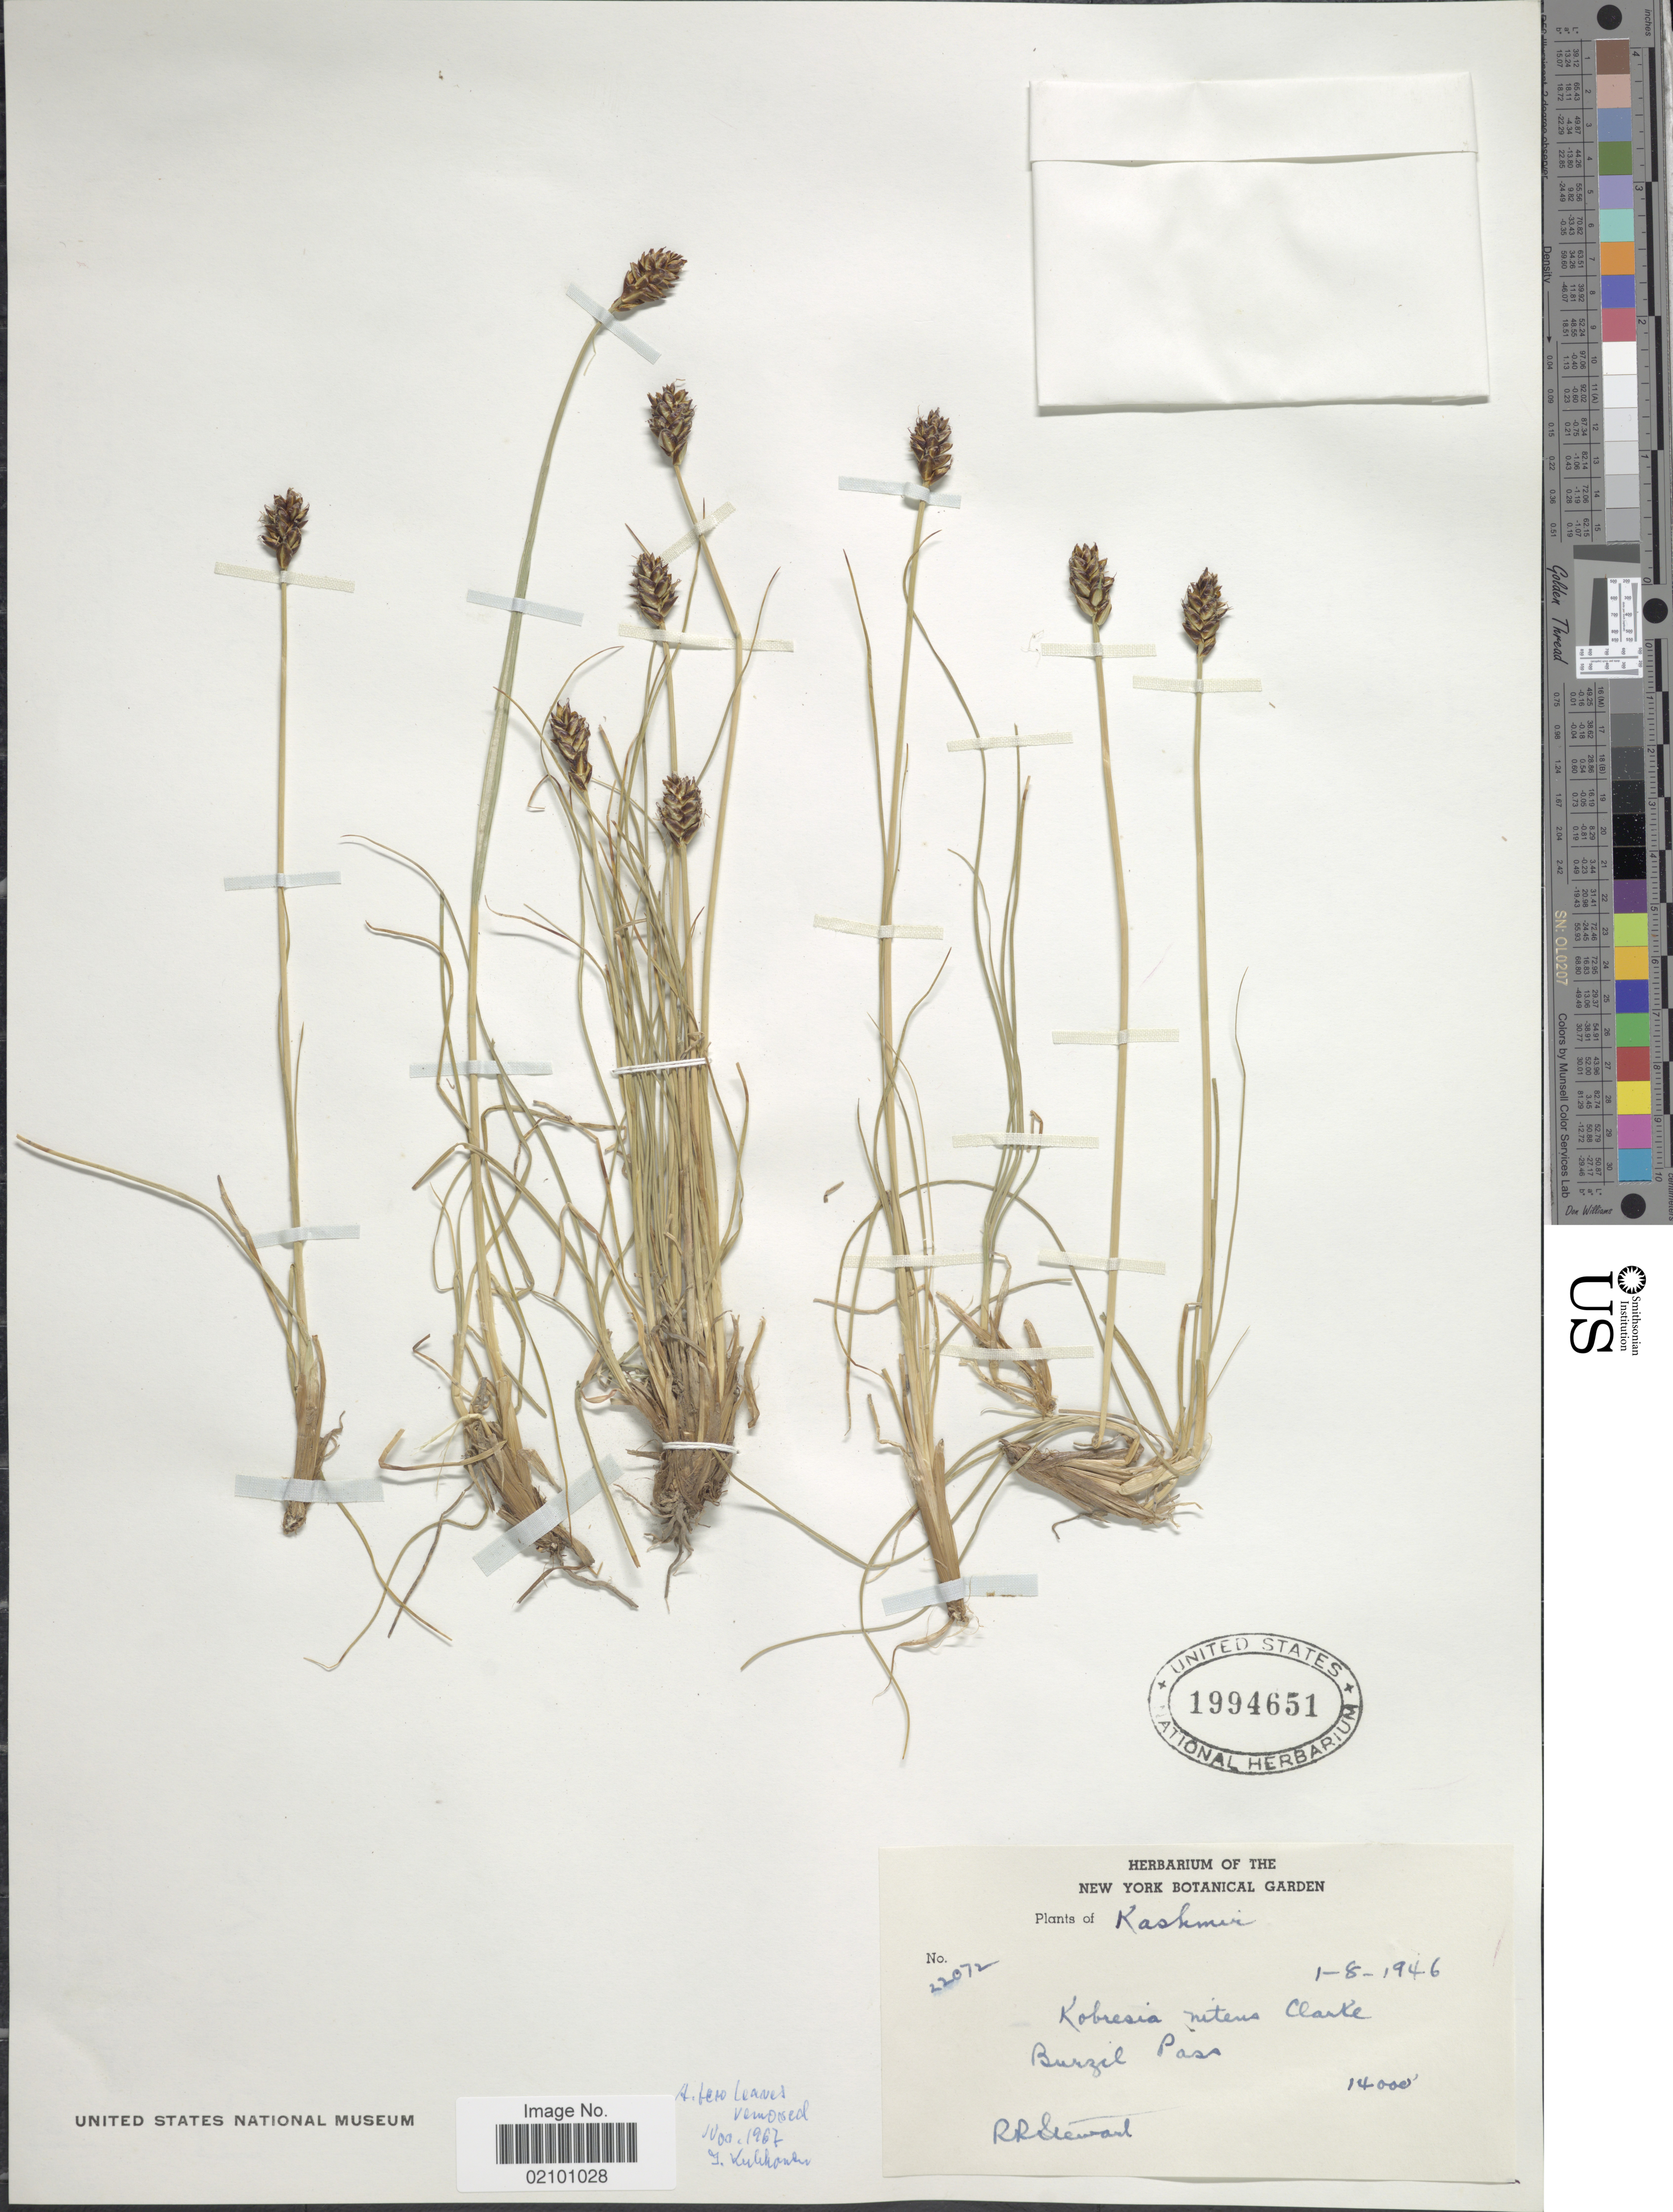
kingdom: Plantae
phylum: Tracheophyta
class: Liliopsida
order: Poales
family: Cyperaceae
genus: Carex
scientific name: Carex ovoidispica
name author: O. Yano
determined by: Strong, M. T., (US), Smithsonian Institution - National Museum of Natural History (UNITED STATES)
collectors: R. R. Stewart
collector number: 22072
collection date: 1946-08-01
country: Pakistan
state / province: Gilgit-Baltistan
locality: Kashmir, Burzil Pass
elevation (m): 4267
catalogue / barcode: US 1994651